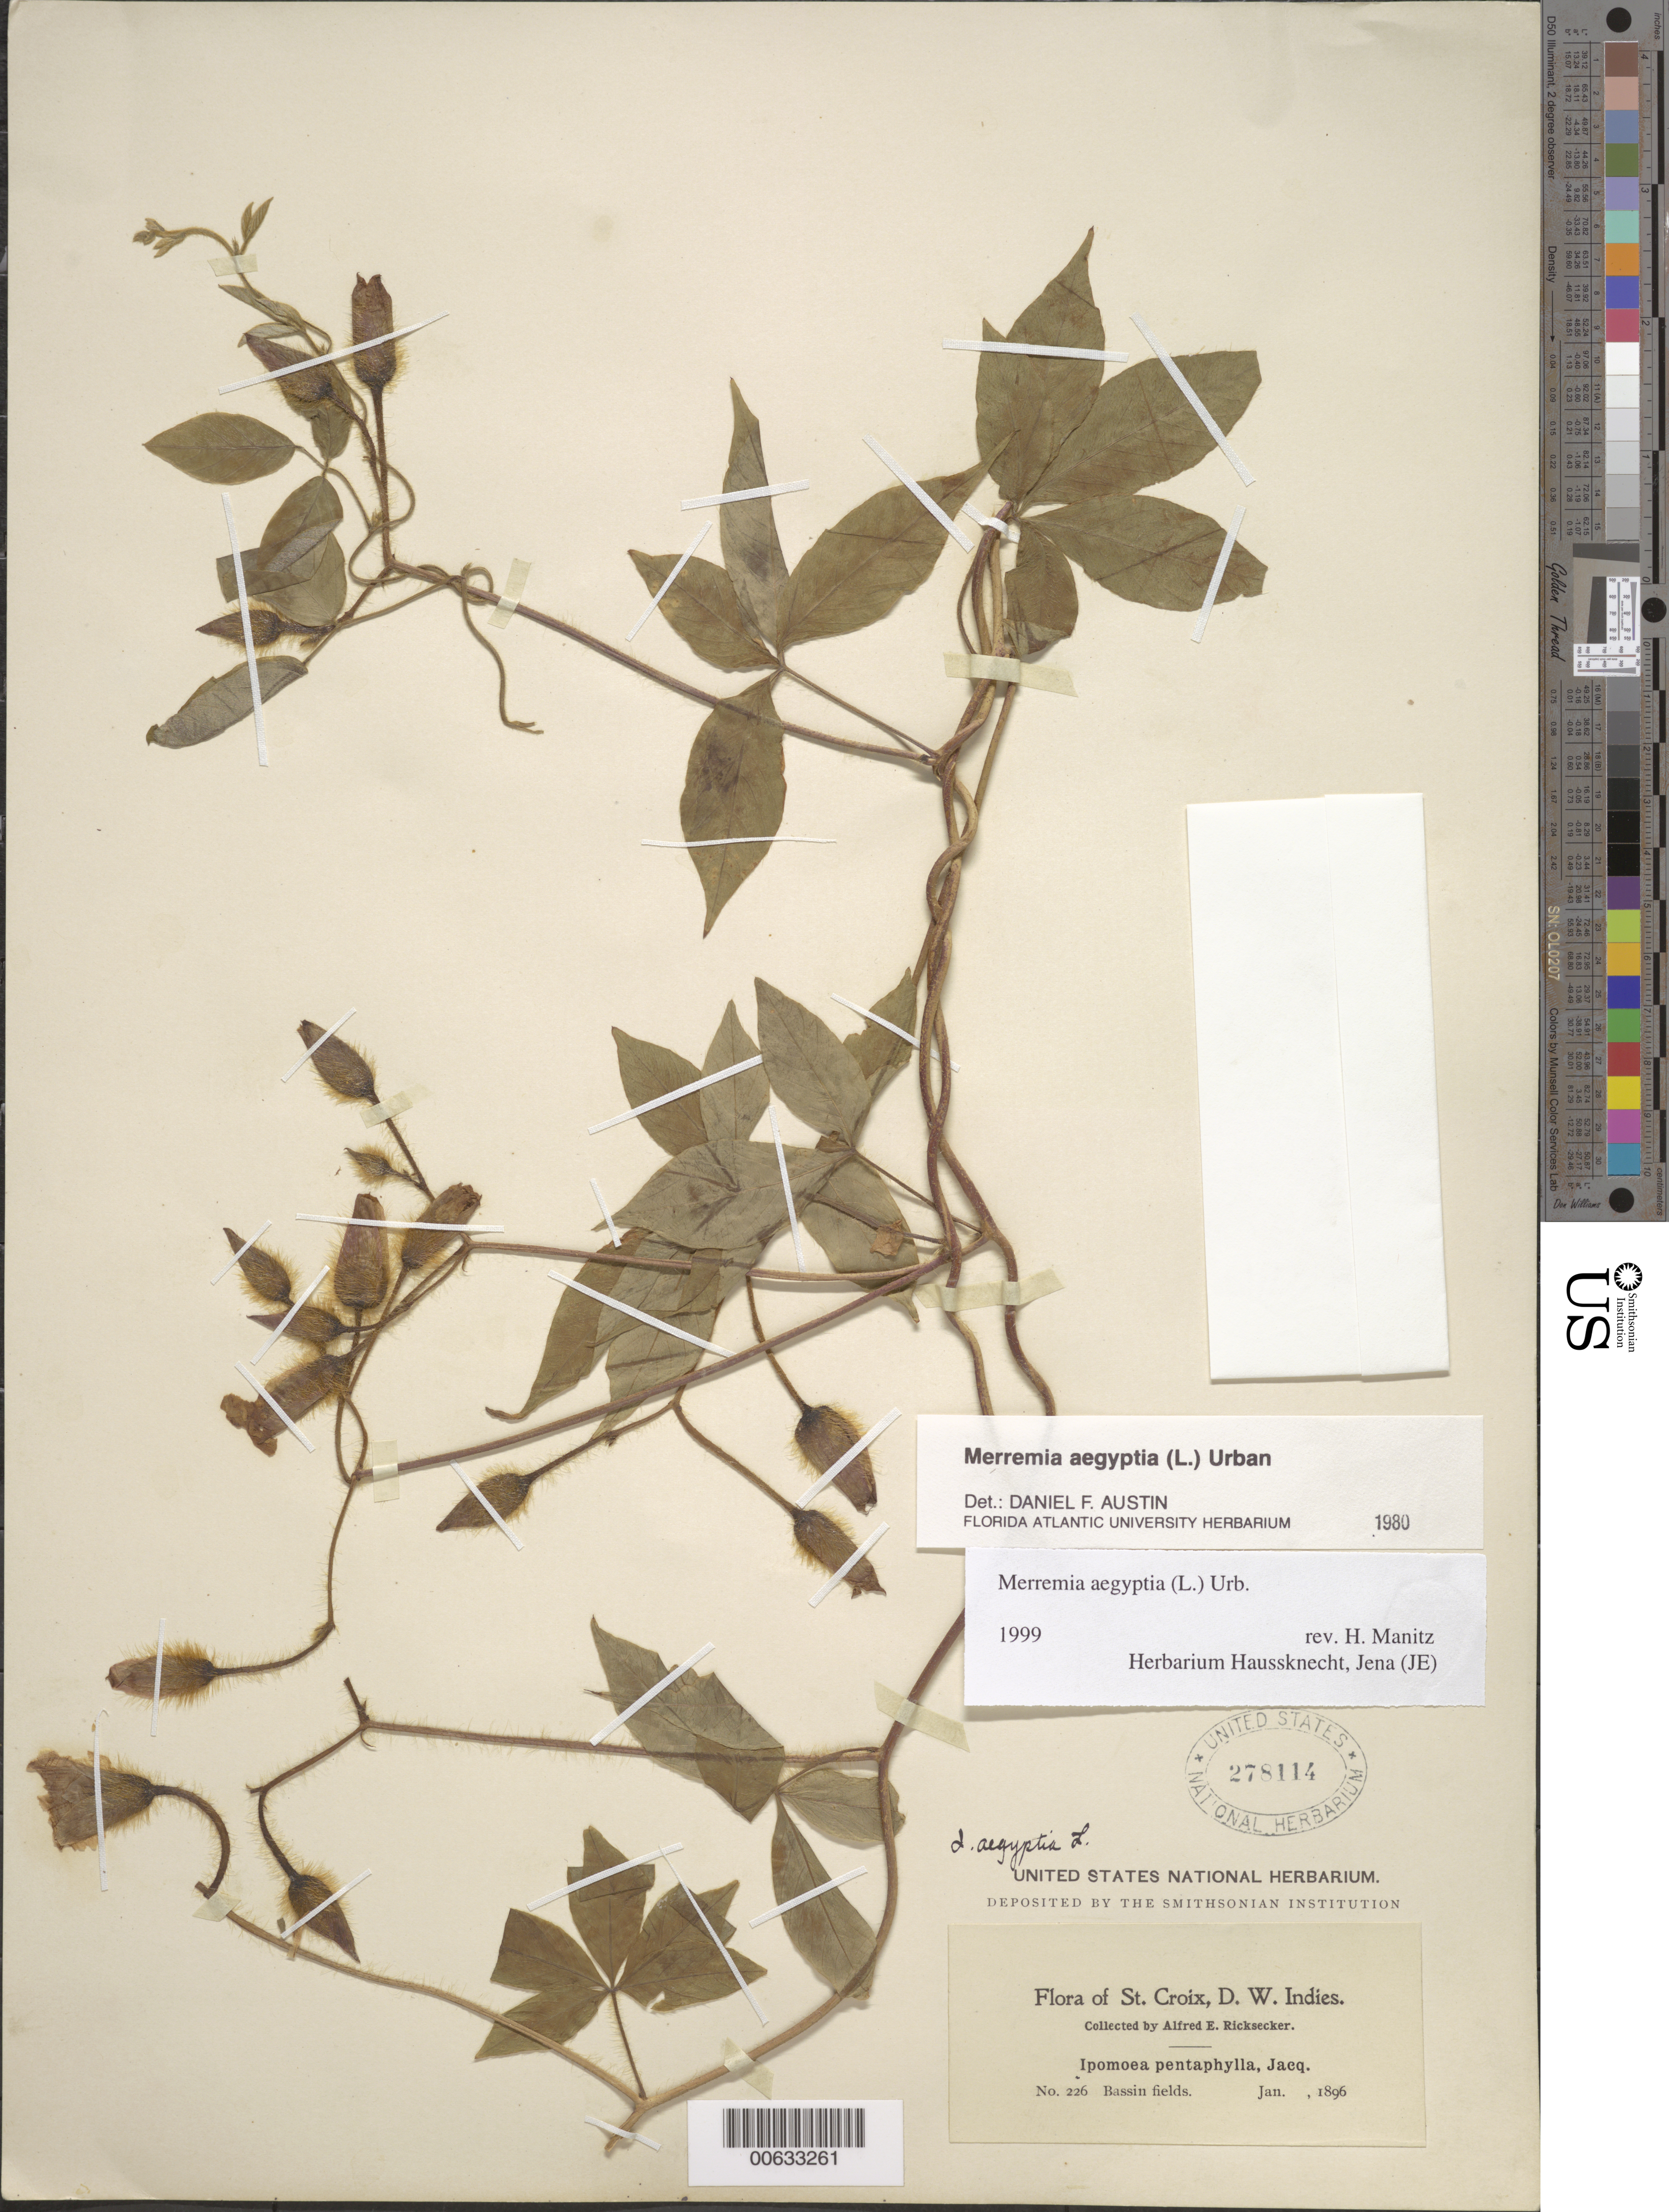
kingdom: Plantae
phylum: Tracheophyta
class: Magnoliopsida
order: Solanales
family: Convolvulaceae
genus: Distimake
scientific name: Distimake aegyptius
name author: (L.) A. R. Simões & Staples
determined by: Strong, Mark T., (BOT), Smithsonian Institution - National Museum of Natural History (UNITED STATES)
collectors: A. E. Ricksecker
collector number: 226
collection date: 1896-01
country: U.S. Virgin Islands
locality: St. Croix, D.W. Indies, Bassin fields.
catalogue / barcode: US 278114